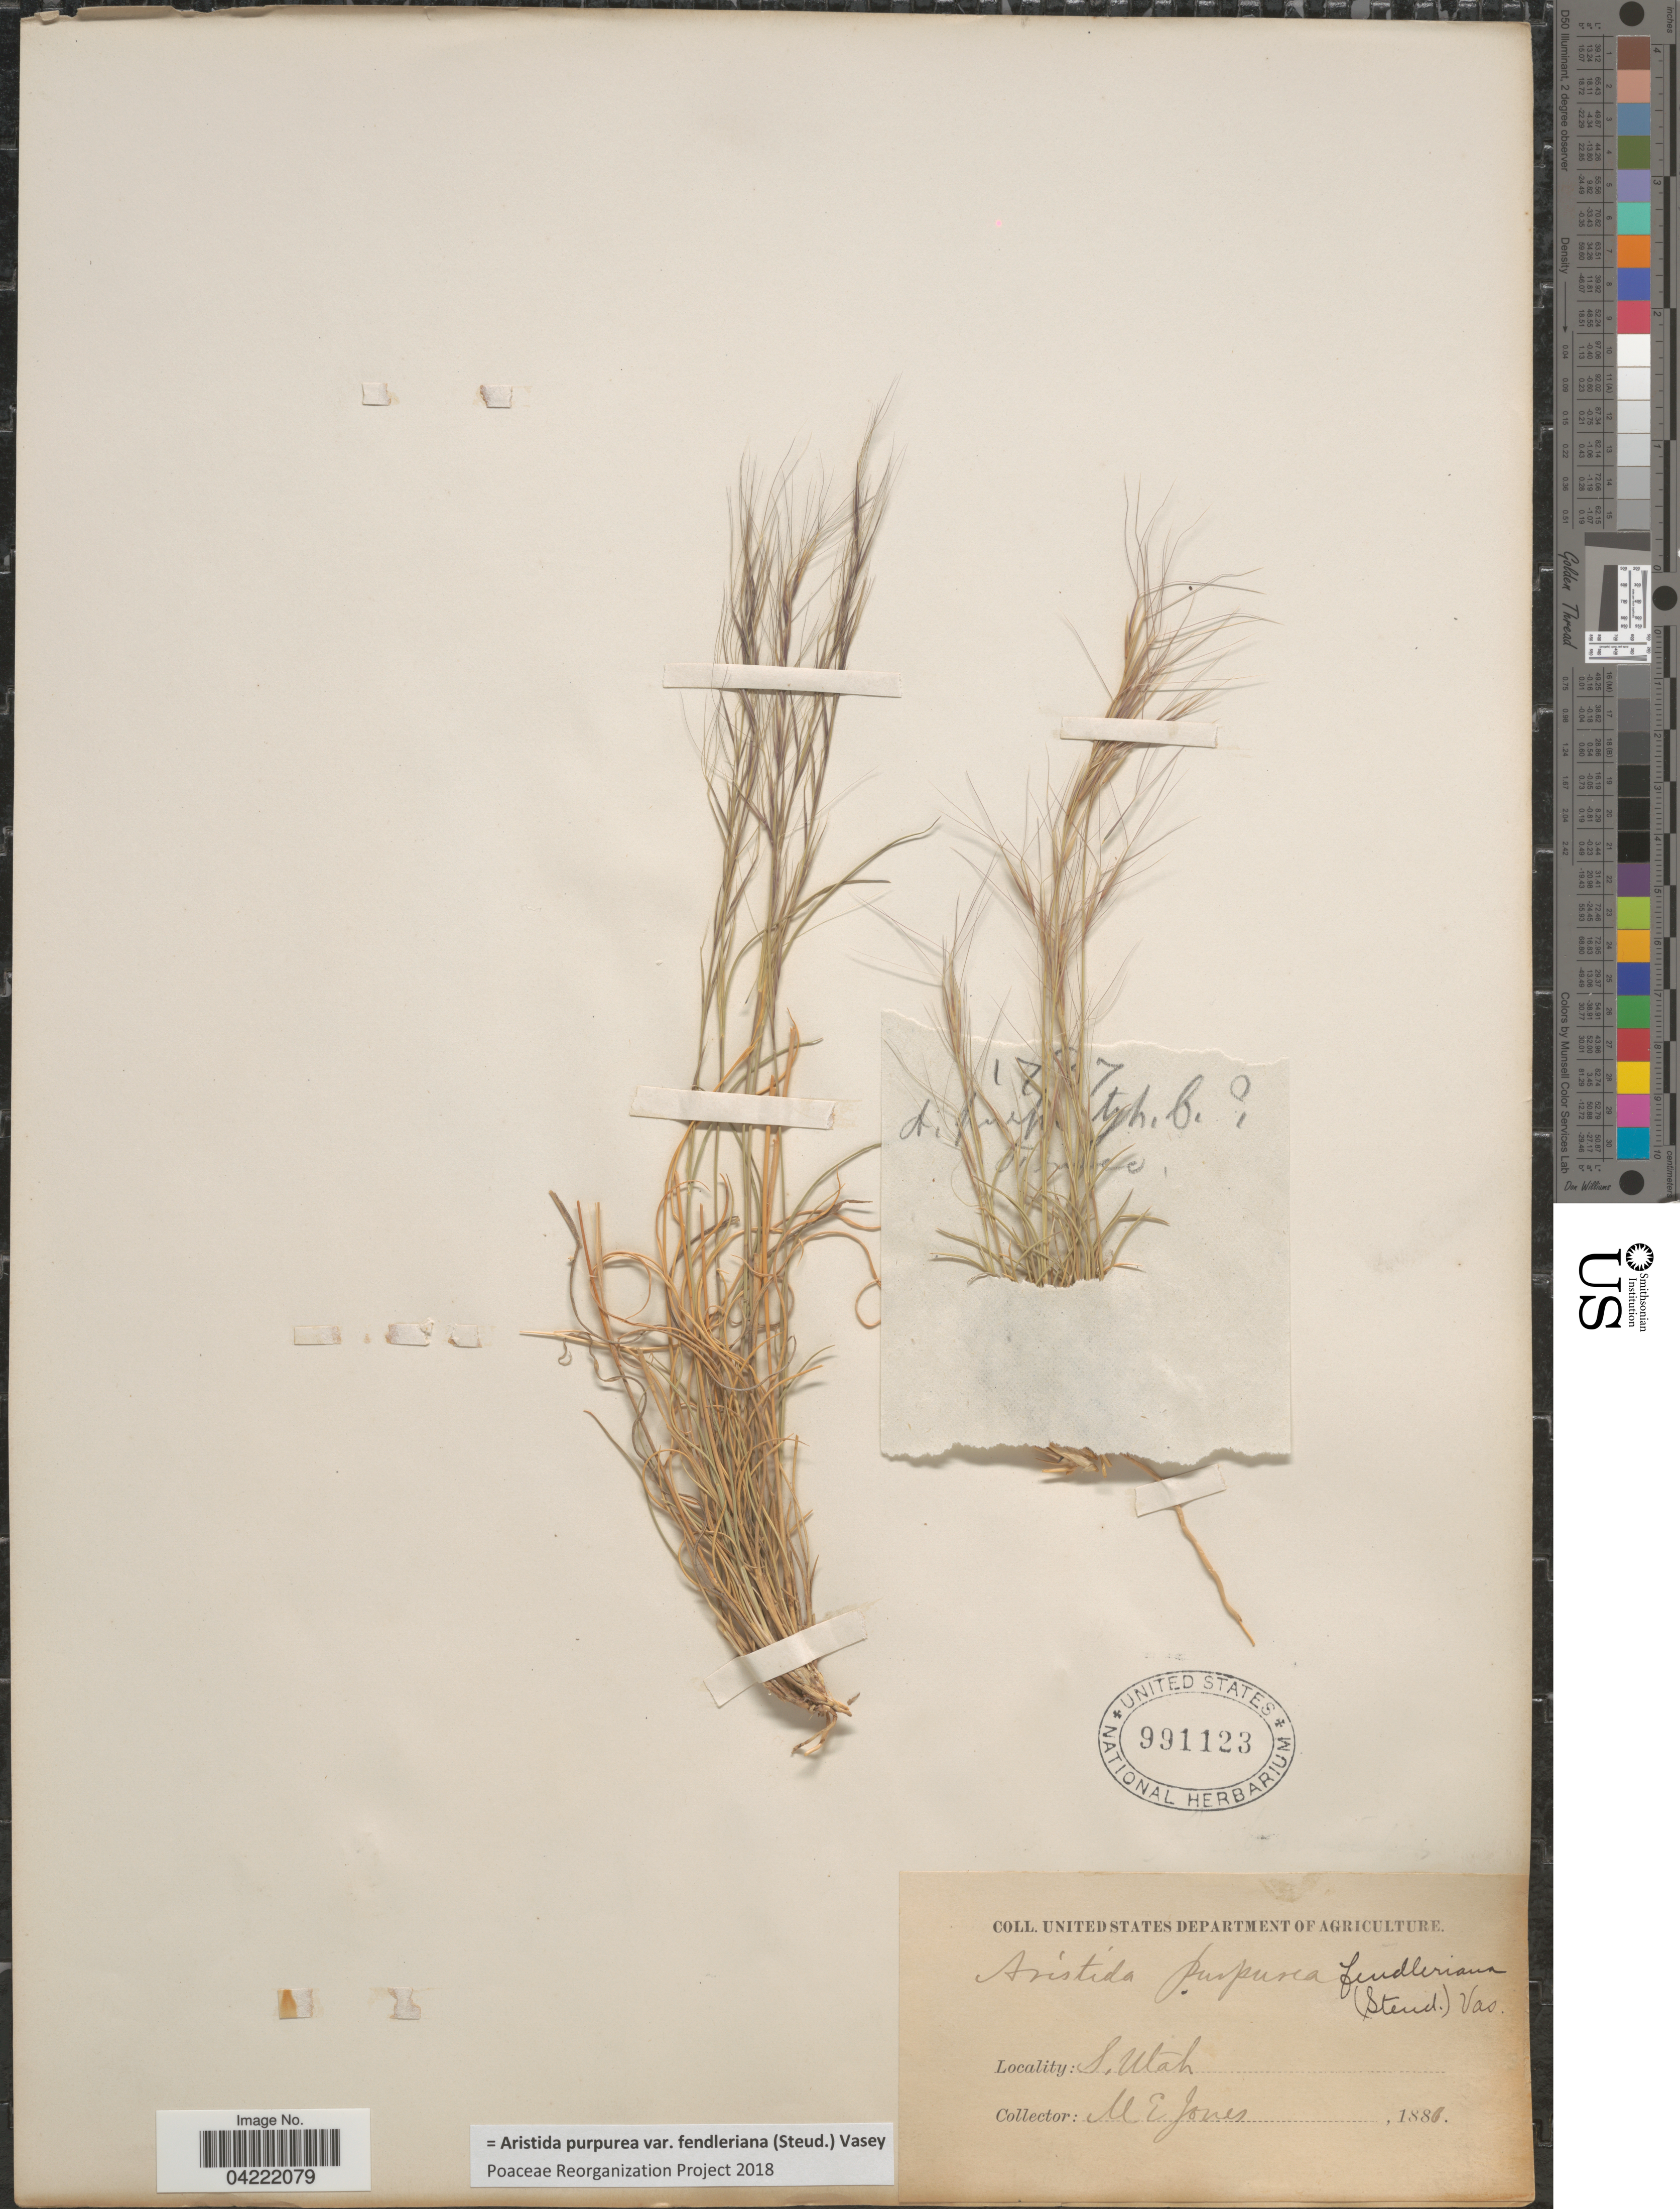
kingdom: Plantae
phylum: Tracheophyta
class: Liliopsida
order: Poales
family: Poaceae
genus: Aristida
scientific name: Aristida purpurea var. fendleriana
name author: (Steud.) Vasey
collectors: M. E. Jones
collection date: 1886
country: United States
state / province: Utah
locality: S. Utah.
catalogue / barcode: US 991123